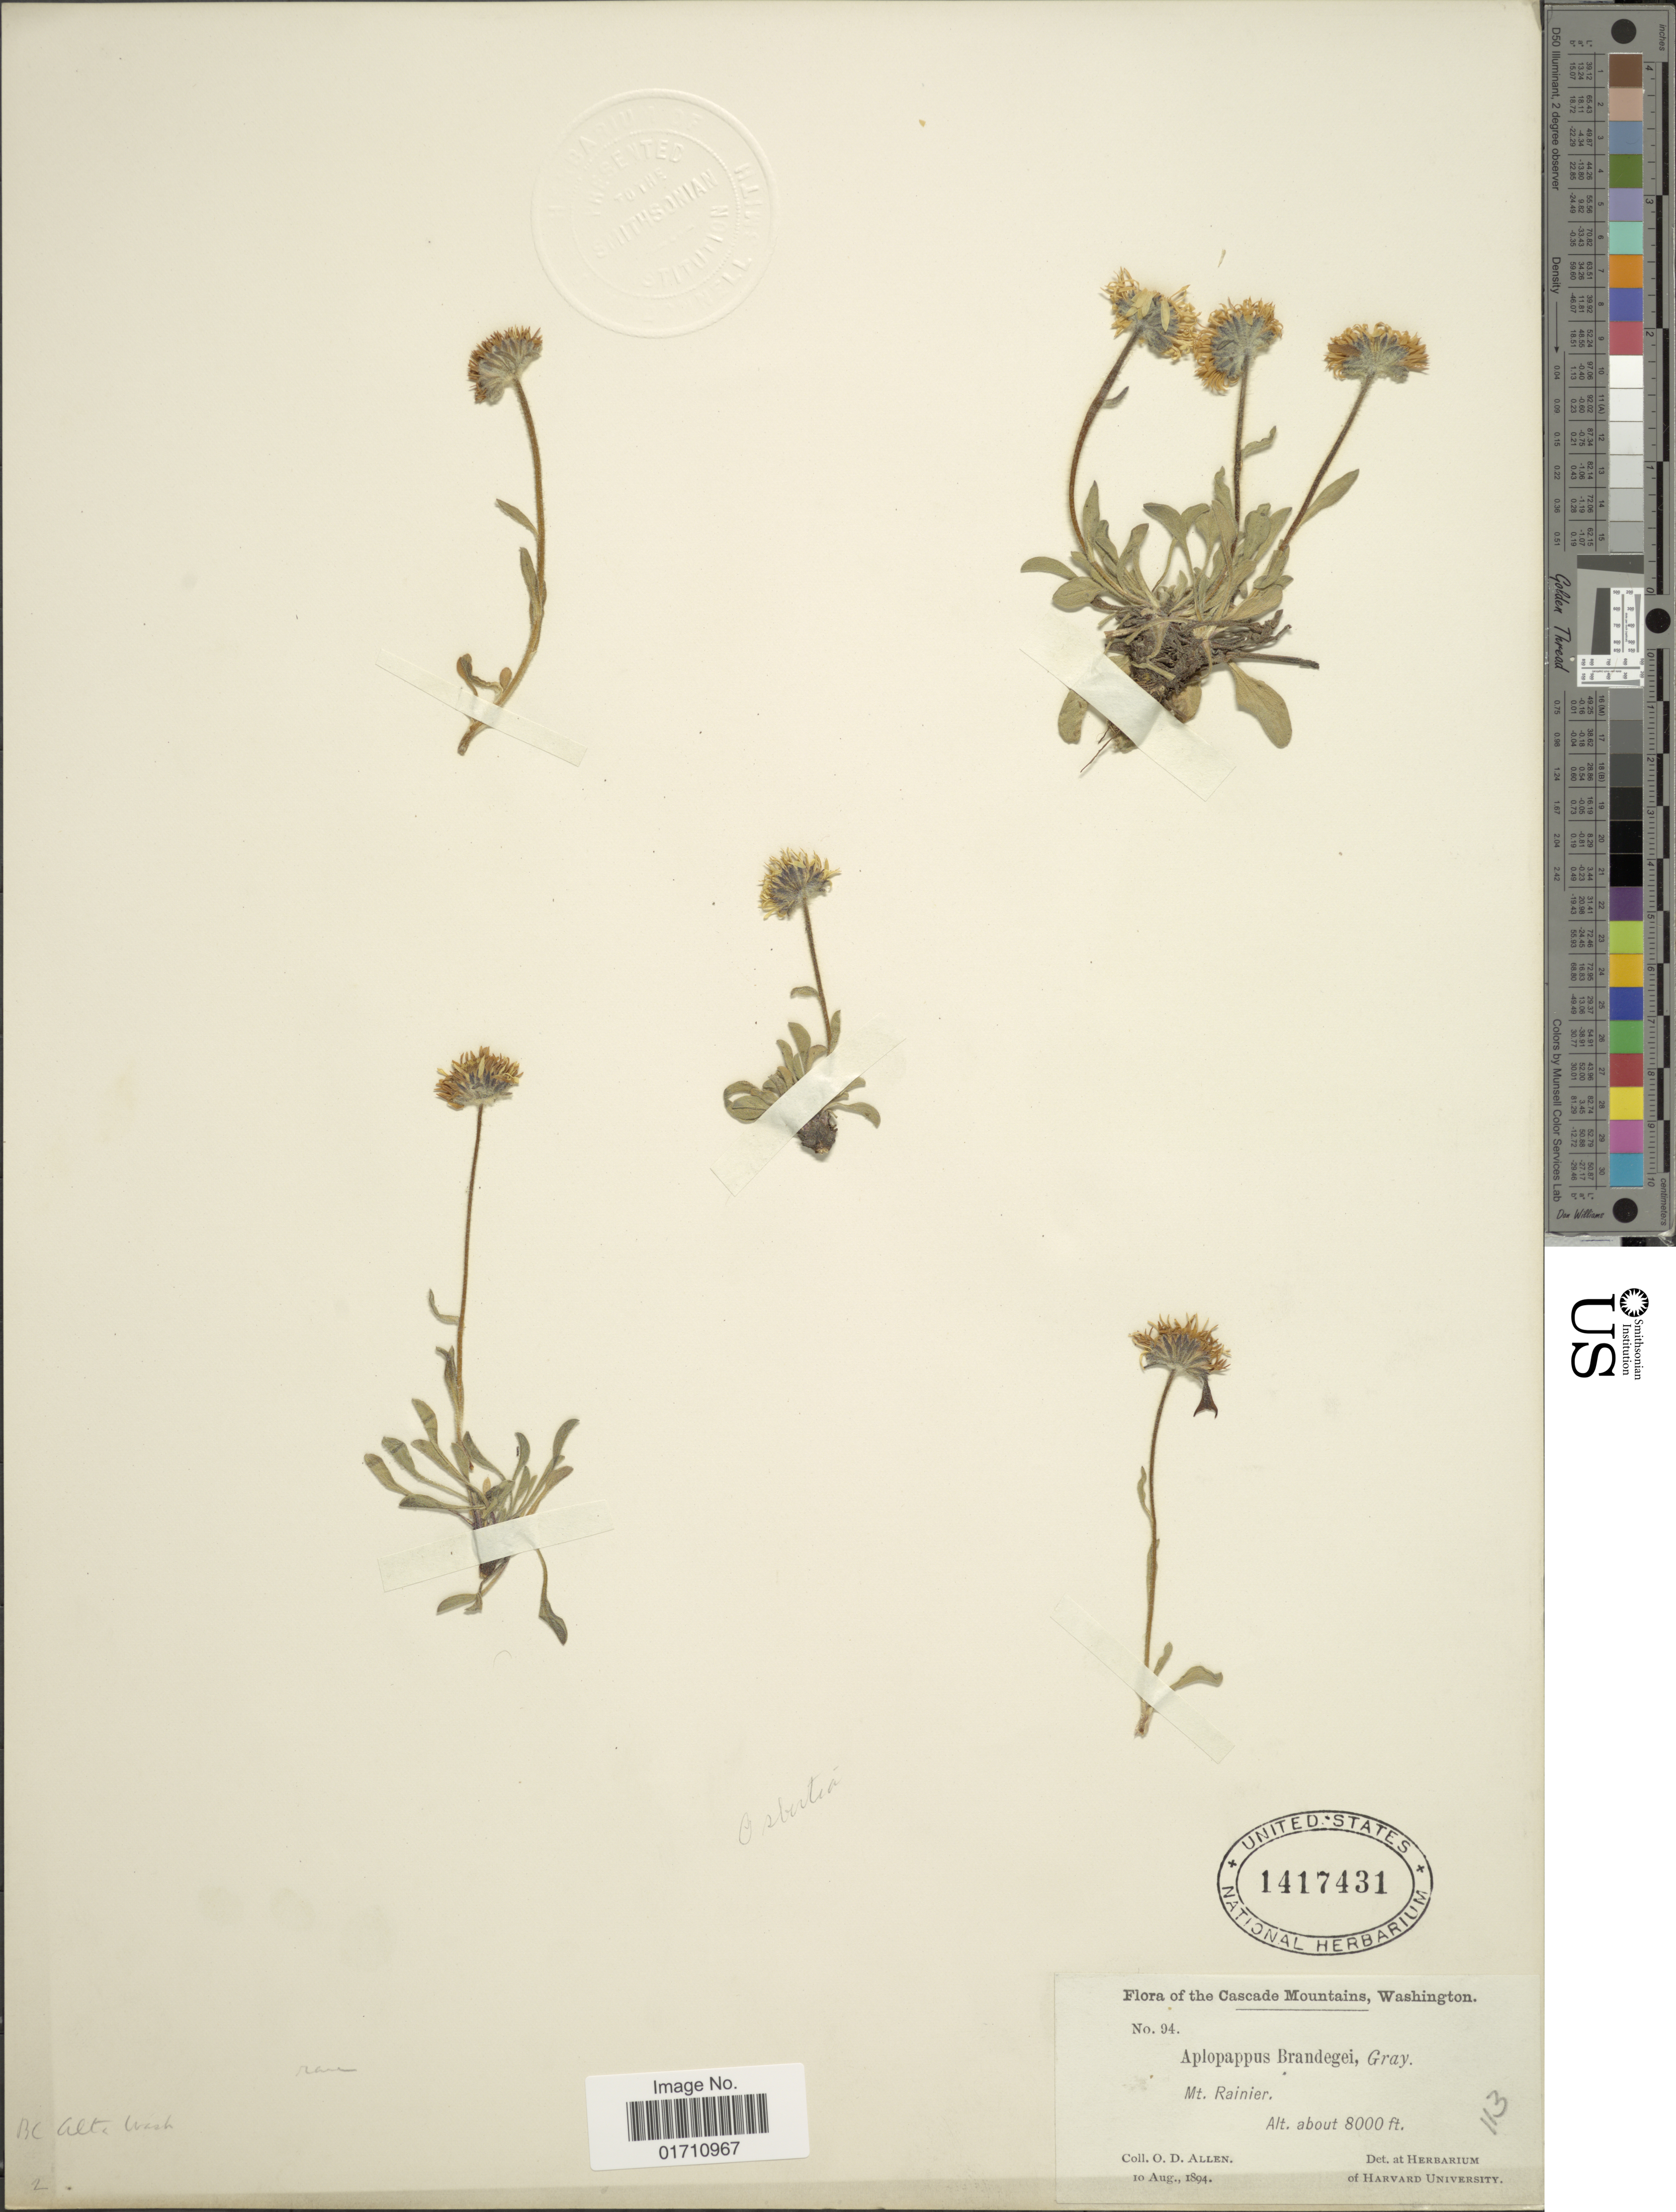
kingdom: Plantae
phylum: Tracheophyta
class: Magnoliopsida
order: Asterales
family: Asteraceae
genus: Erigeron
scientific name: Erigeron brandegeei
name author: A. Gray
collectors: O. D. Allen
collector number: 94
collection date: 1894-08-10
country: United States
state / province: Washington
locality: The Cascade Mountains, Mt Rainier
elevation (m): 2438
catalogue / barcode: US 1417431